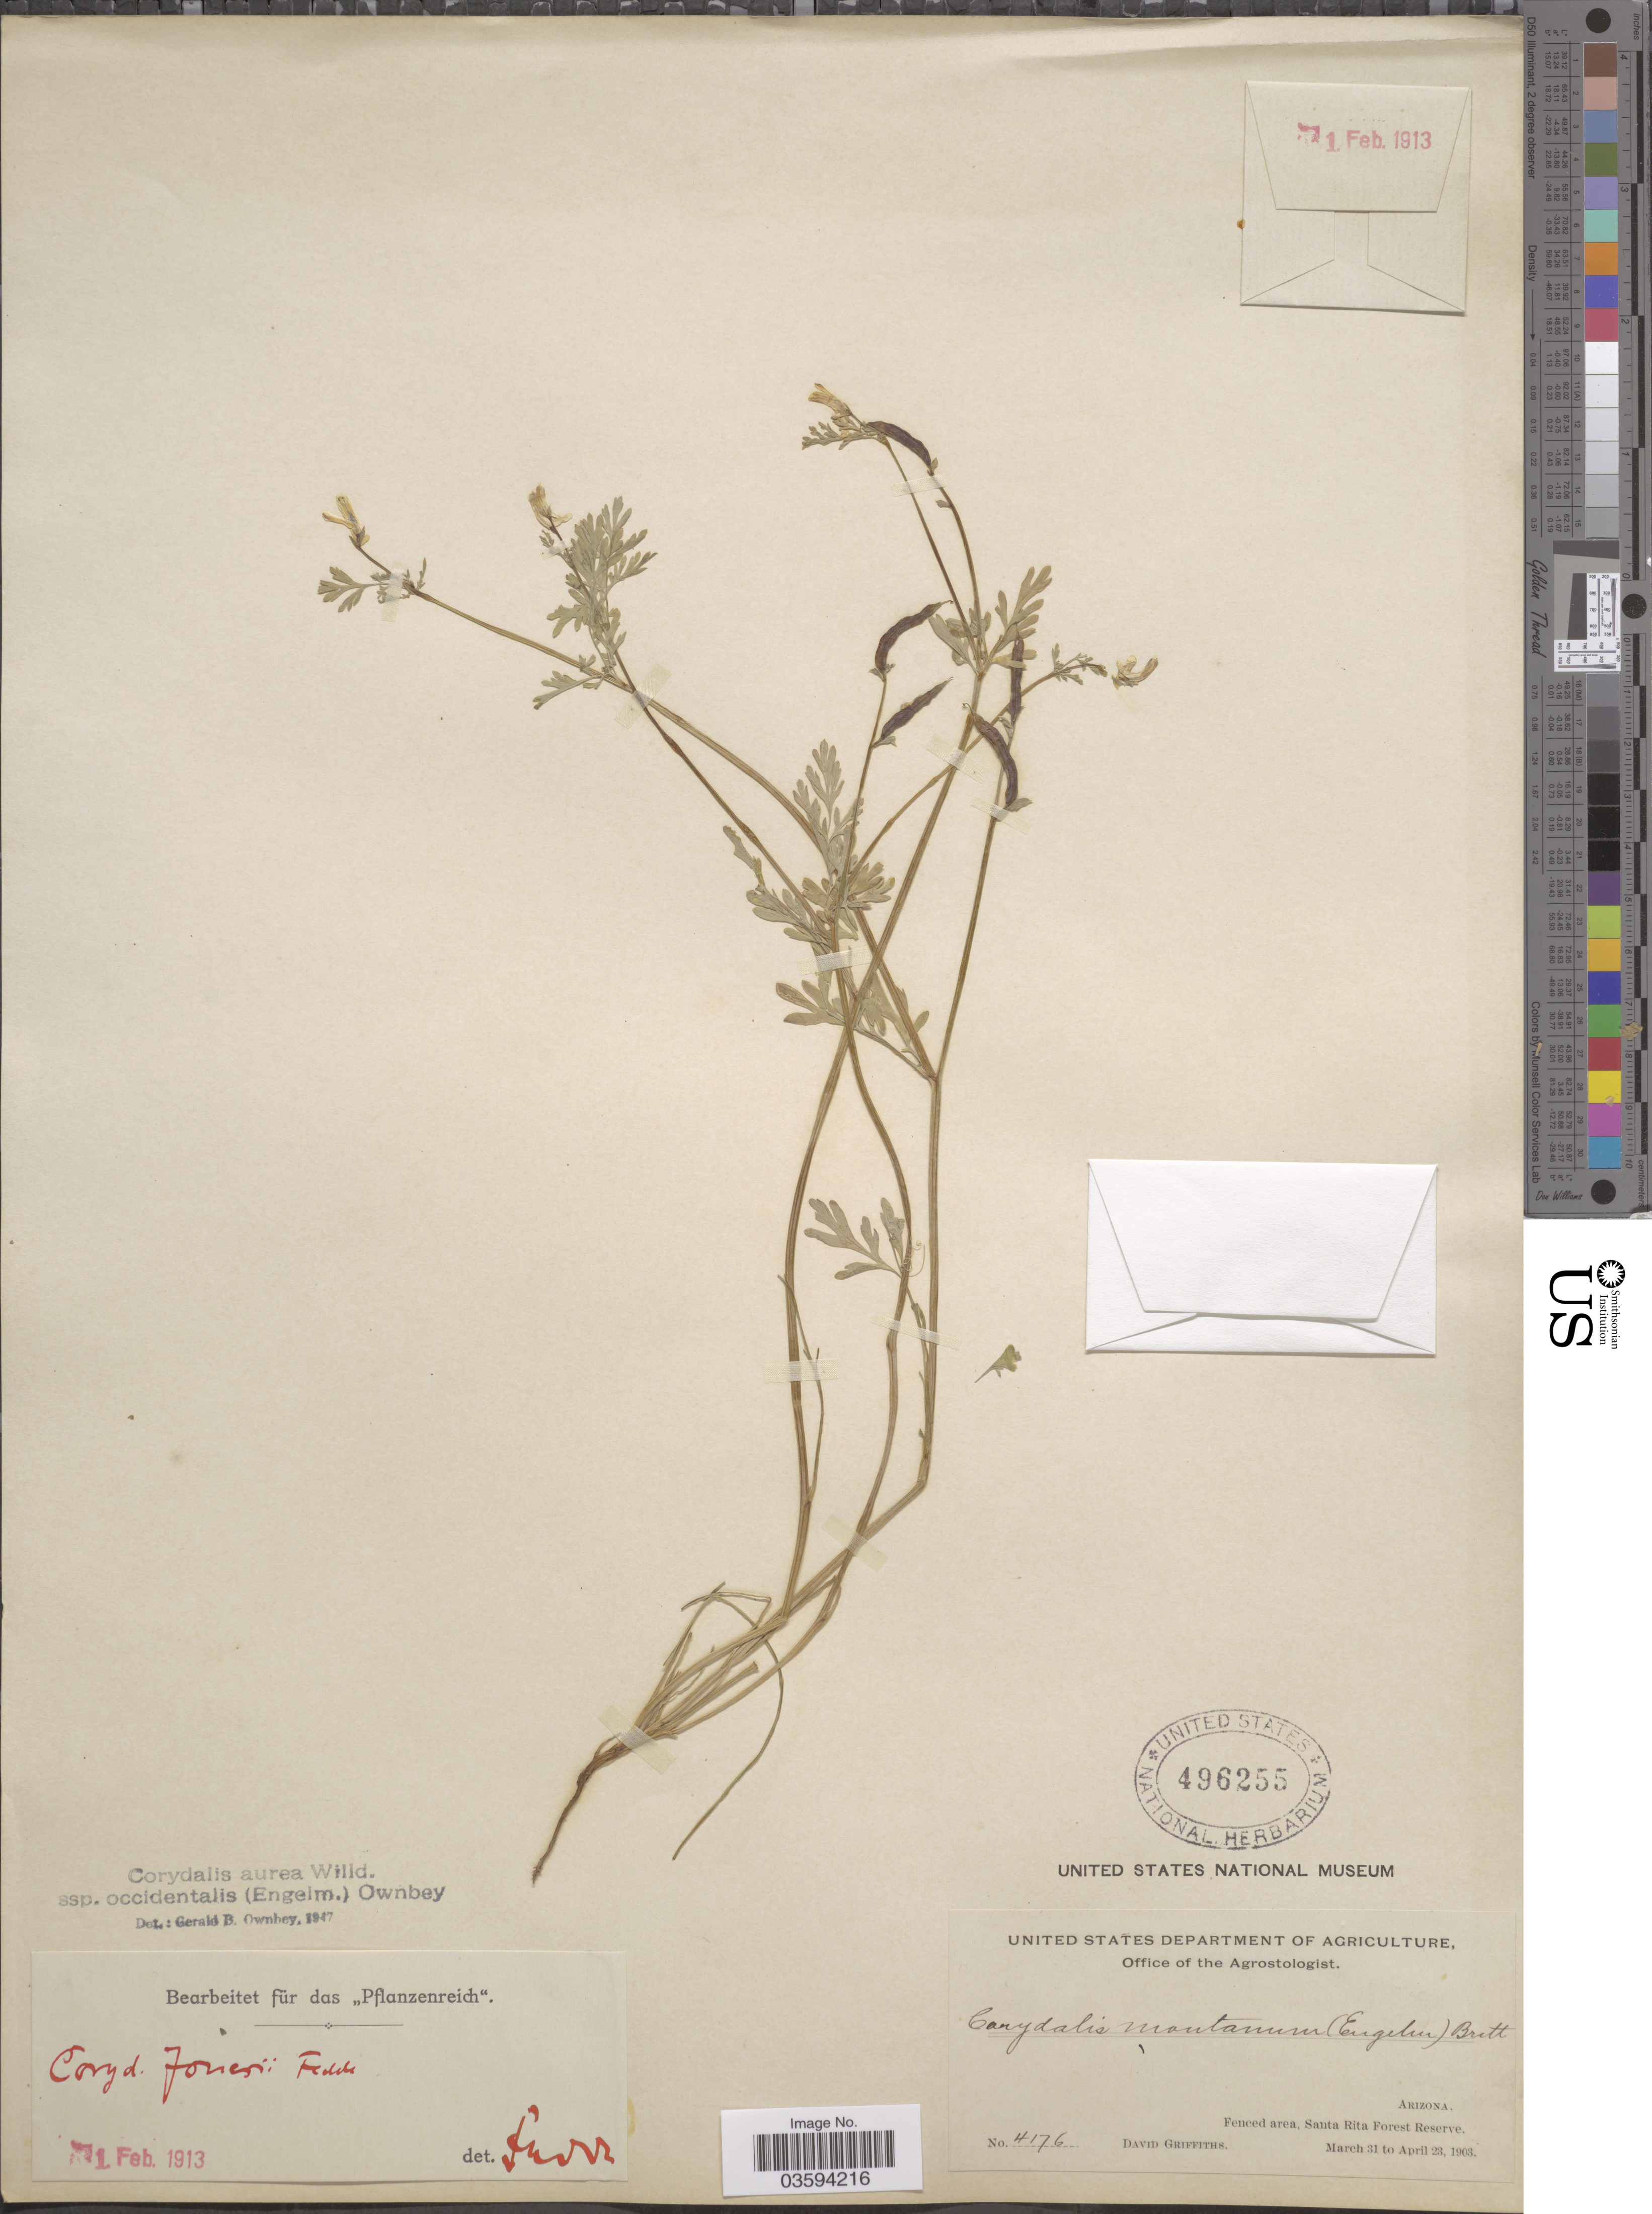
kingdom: Plantae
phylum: Tracheophyta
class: Magnoliopsida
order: Ranunculales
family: Papaveraceae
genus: Corydalis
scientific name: Corydalis aurea subsp. occidentalis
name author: Willd.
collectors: D. Griffiths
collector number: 4176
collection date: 1903-03-31/1903-04-23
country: United States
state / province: Arizona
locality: Fenced area, Santa Rita Forest Reserve.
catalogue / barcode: US 496255